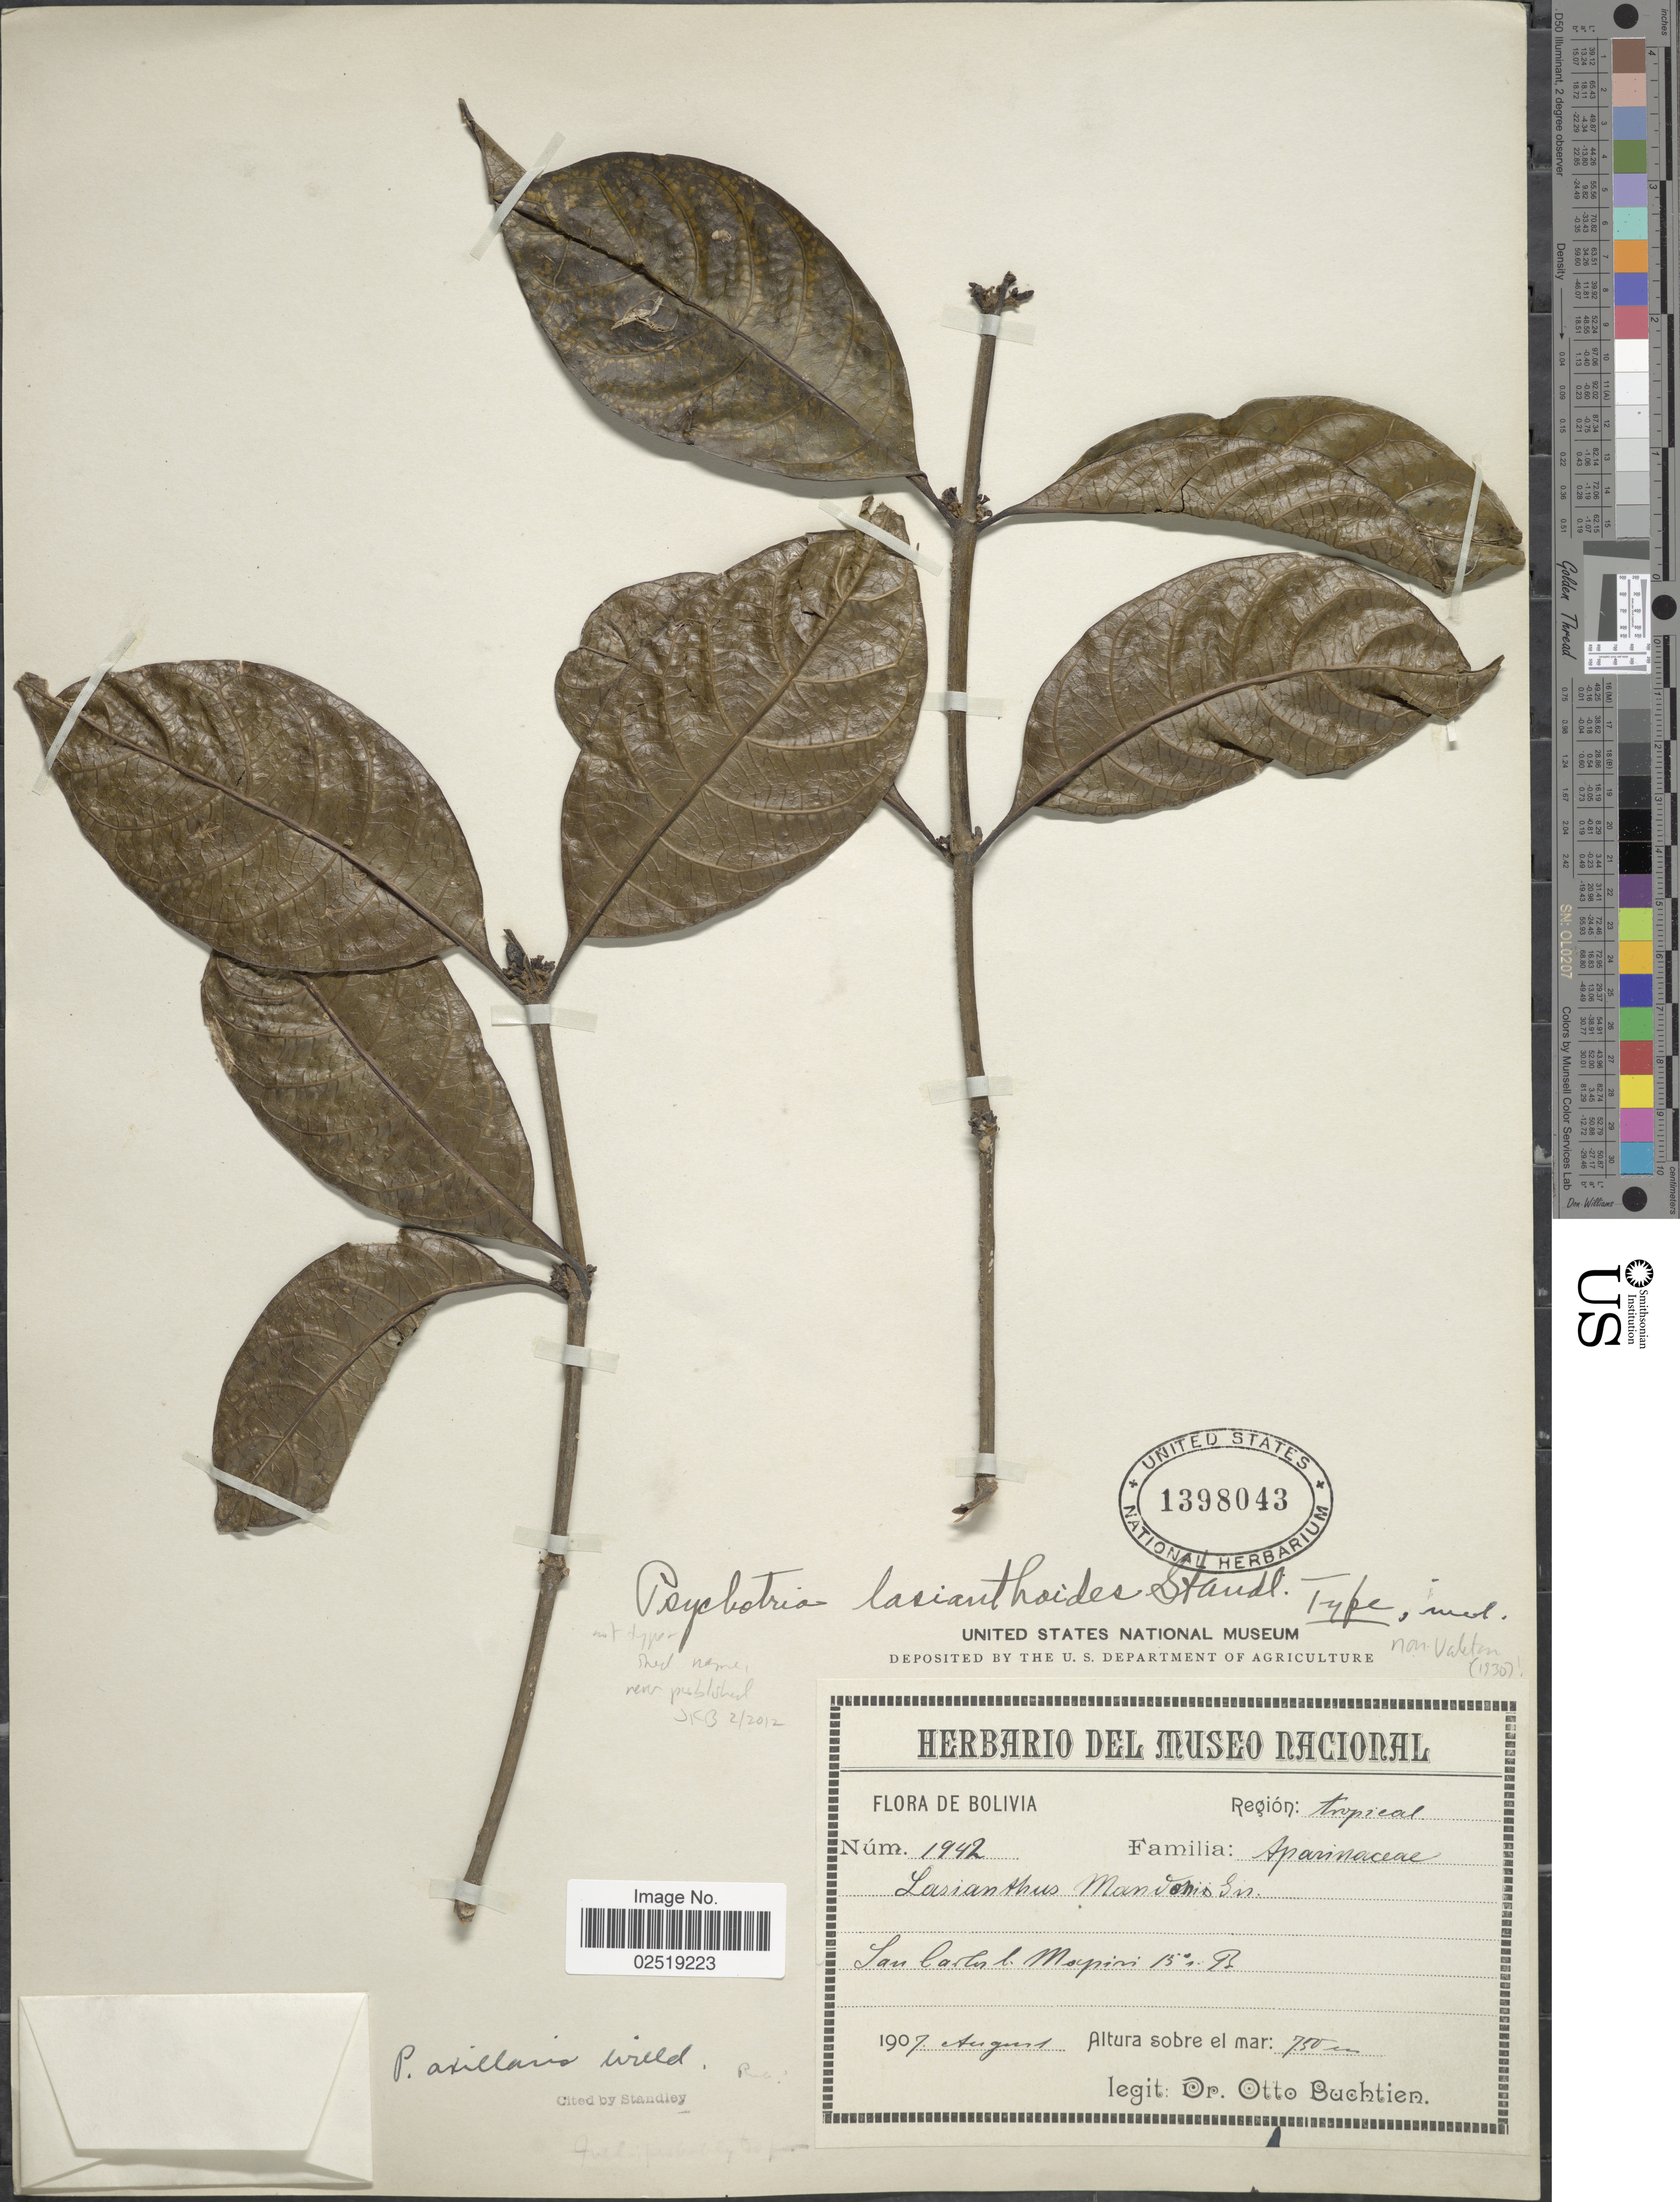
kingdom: Plantae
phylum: Tracheophyta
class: Magnoliopsida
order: Gentianales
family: Rubiaceae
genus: Psychotria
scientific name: Psychotria erecta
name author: (Aubl.) Standl. & Steyerm.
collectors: O. Buchtien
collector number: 1942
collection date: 1907-08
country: Bolivia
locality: Region: tropical. San Carlos l. Mapiri 15° s. Br.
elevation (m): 750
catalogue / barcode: US 1398043